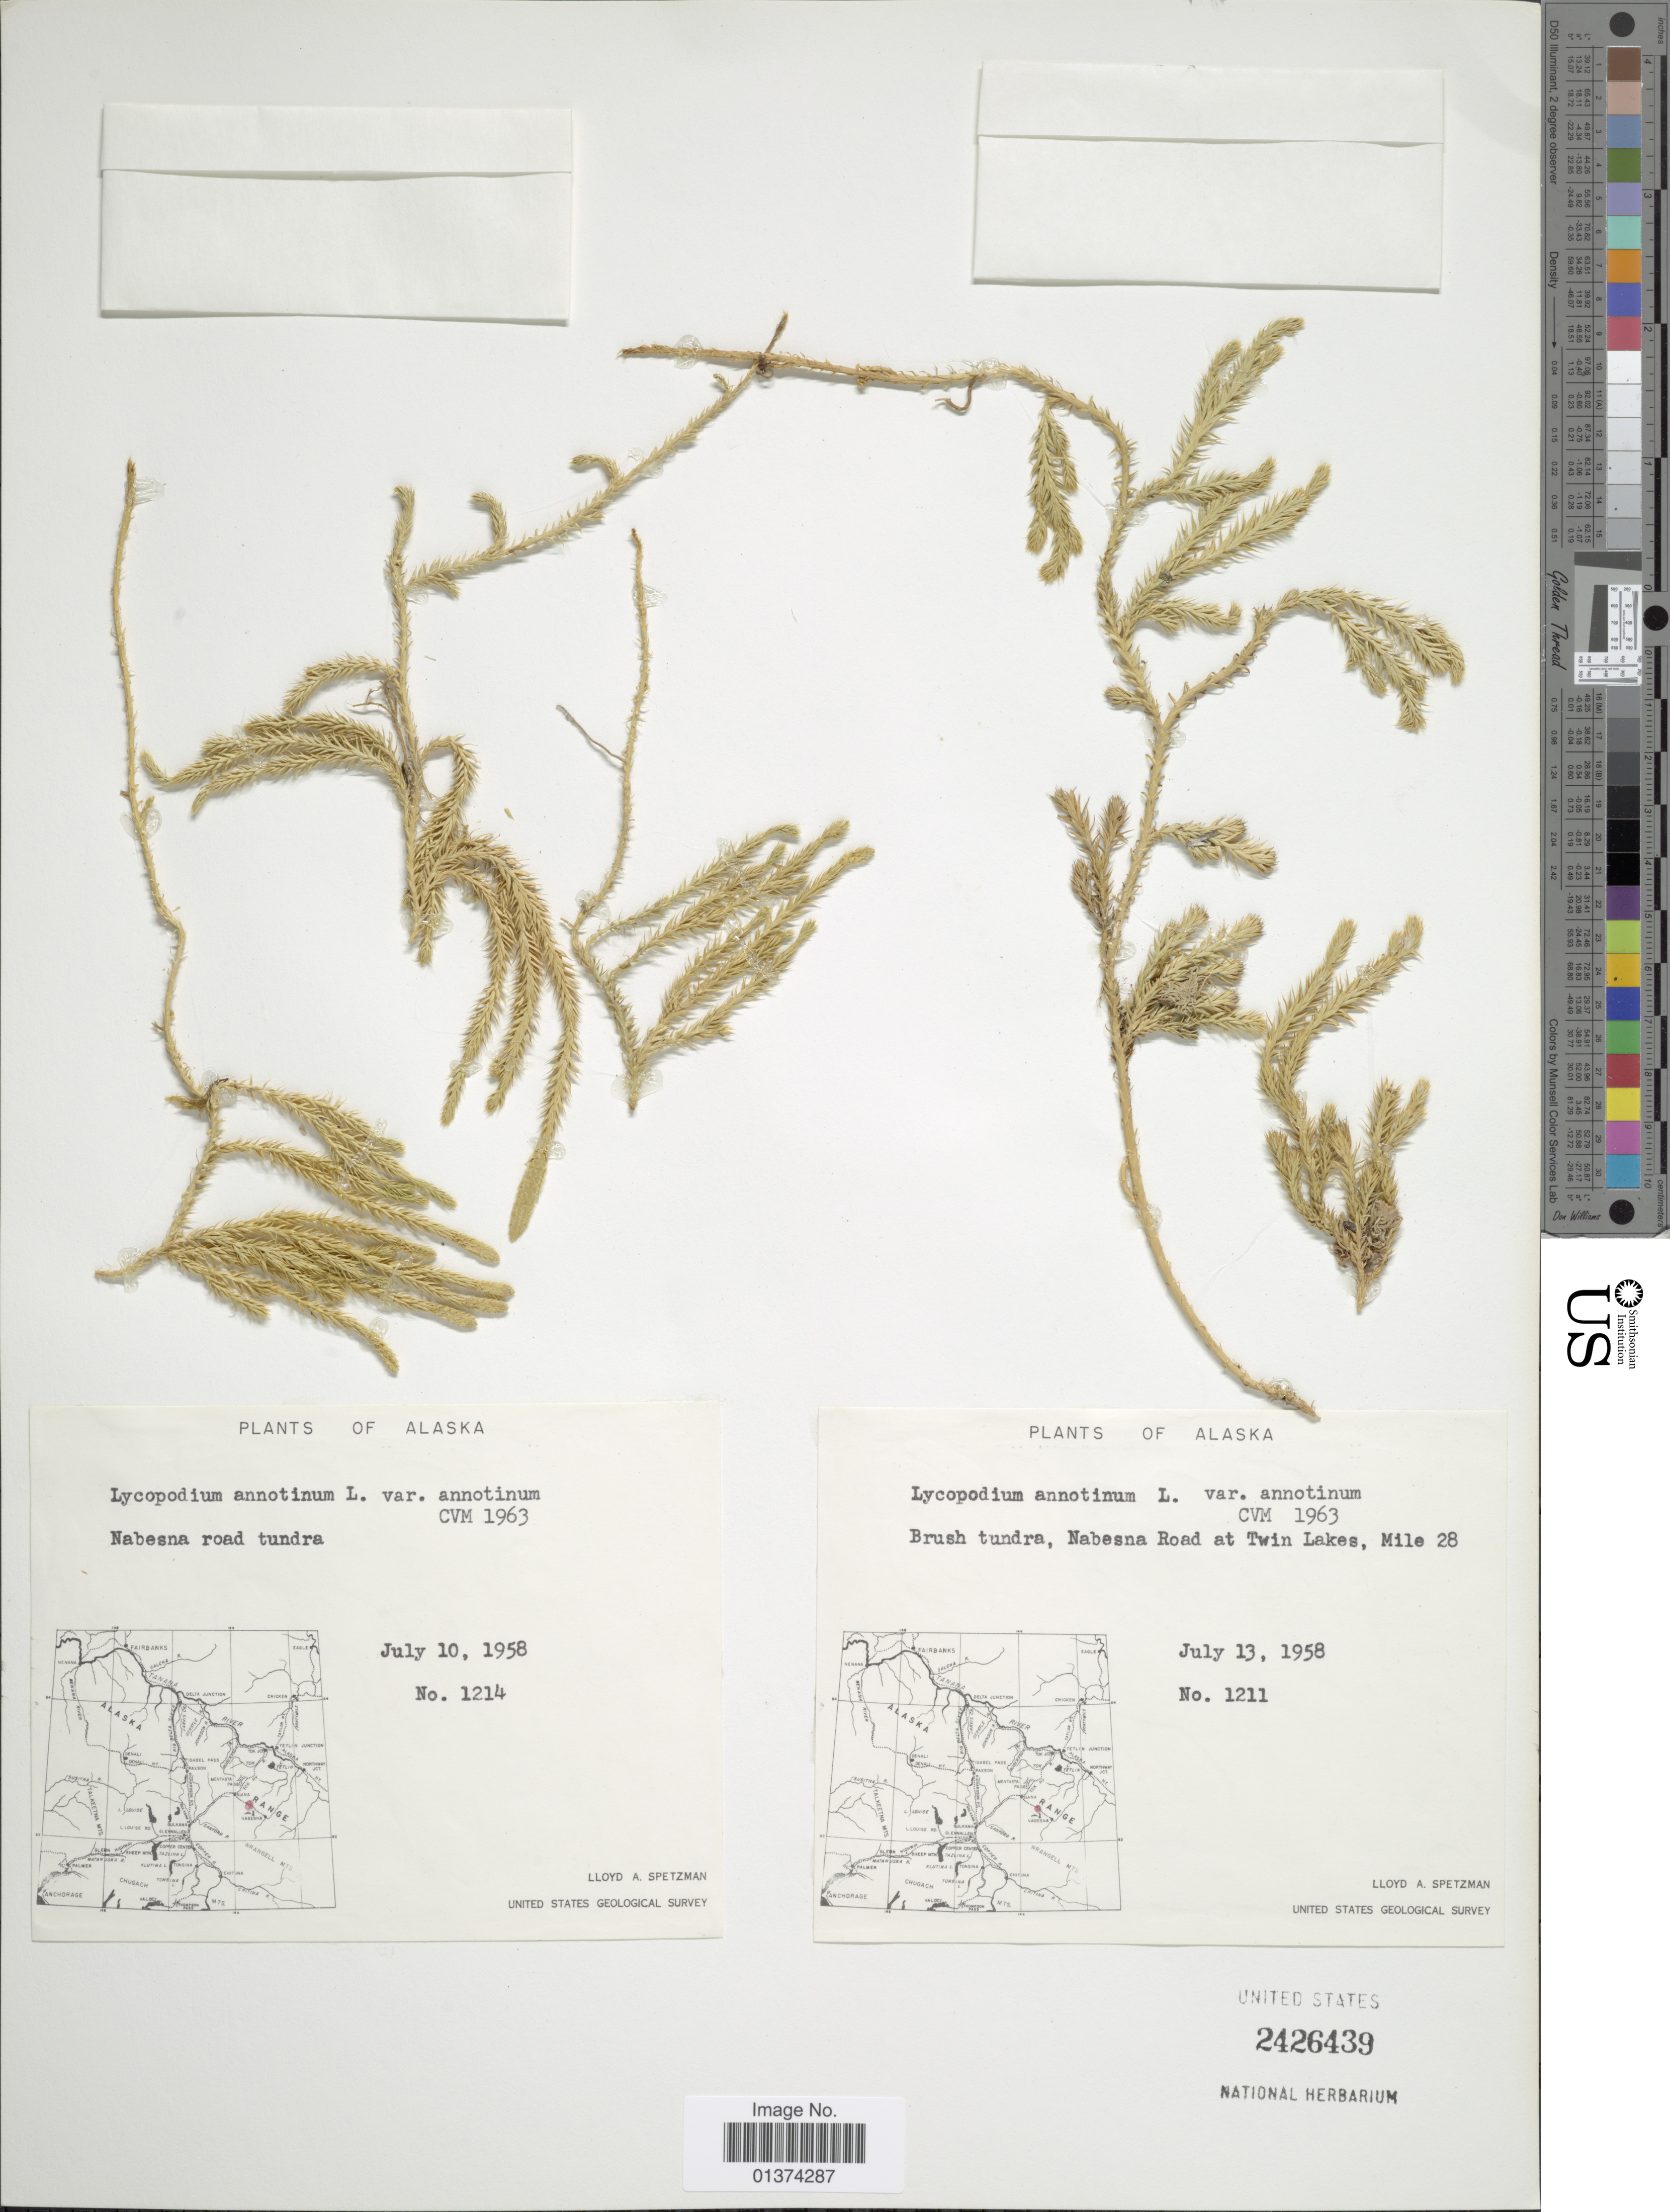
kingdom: Plantae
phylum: Tracheophyta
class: Lycopodiopsida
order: Lycopodiales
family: Lycopodiaceae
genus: Spinulum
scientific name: Spinulum annotinum subsp. annotinum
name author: (L.) A. Haines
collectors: L. Spetzman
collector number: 1214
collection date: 1958-07-10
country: United States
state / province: Alaska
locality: Nabesna road tundra